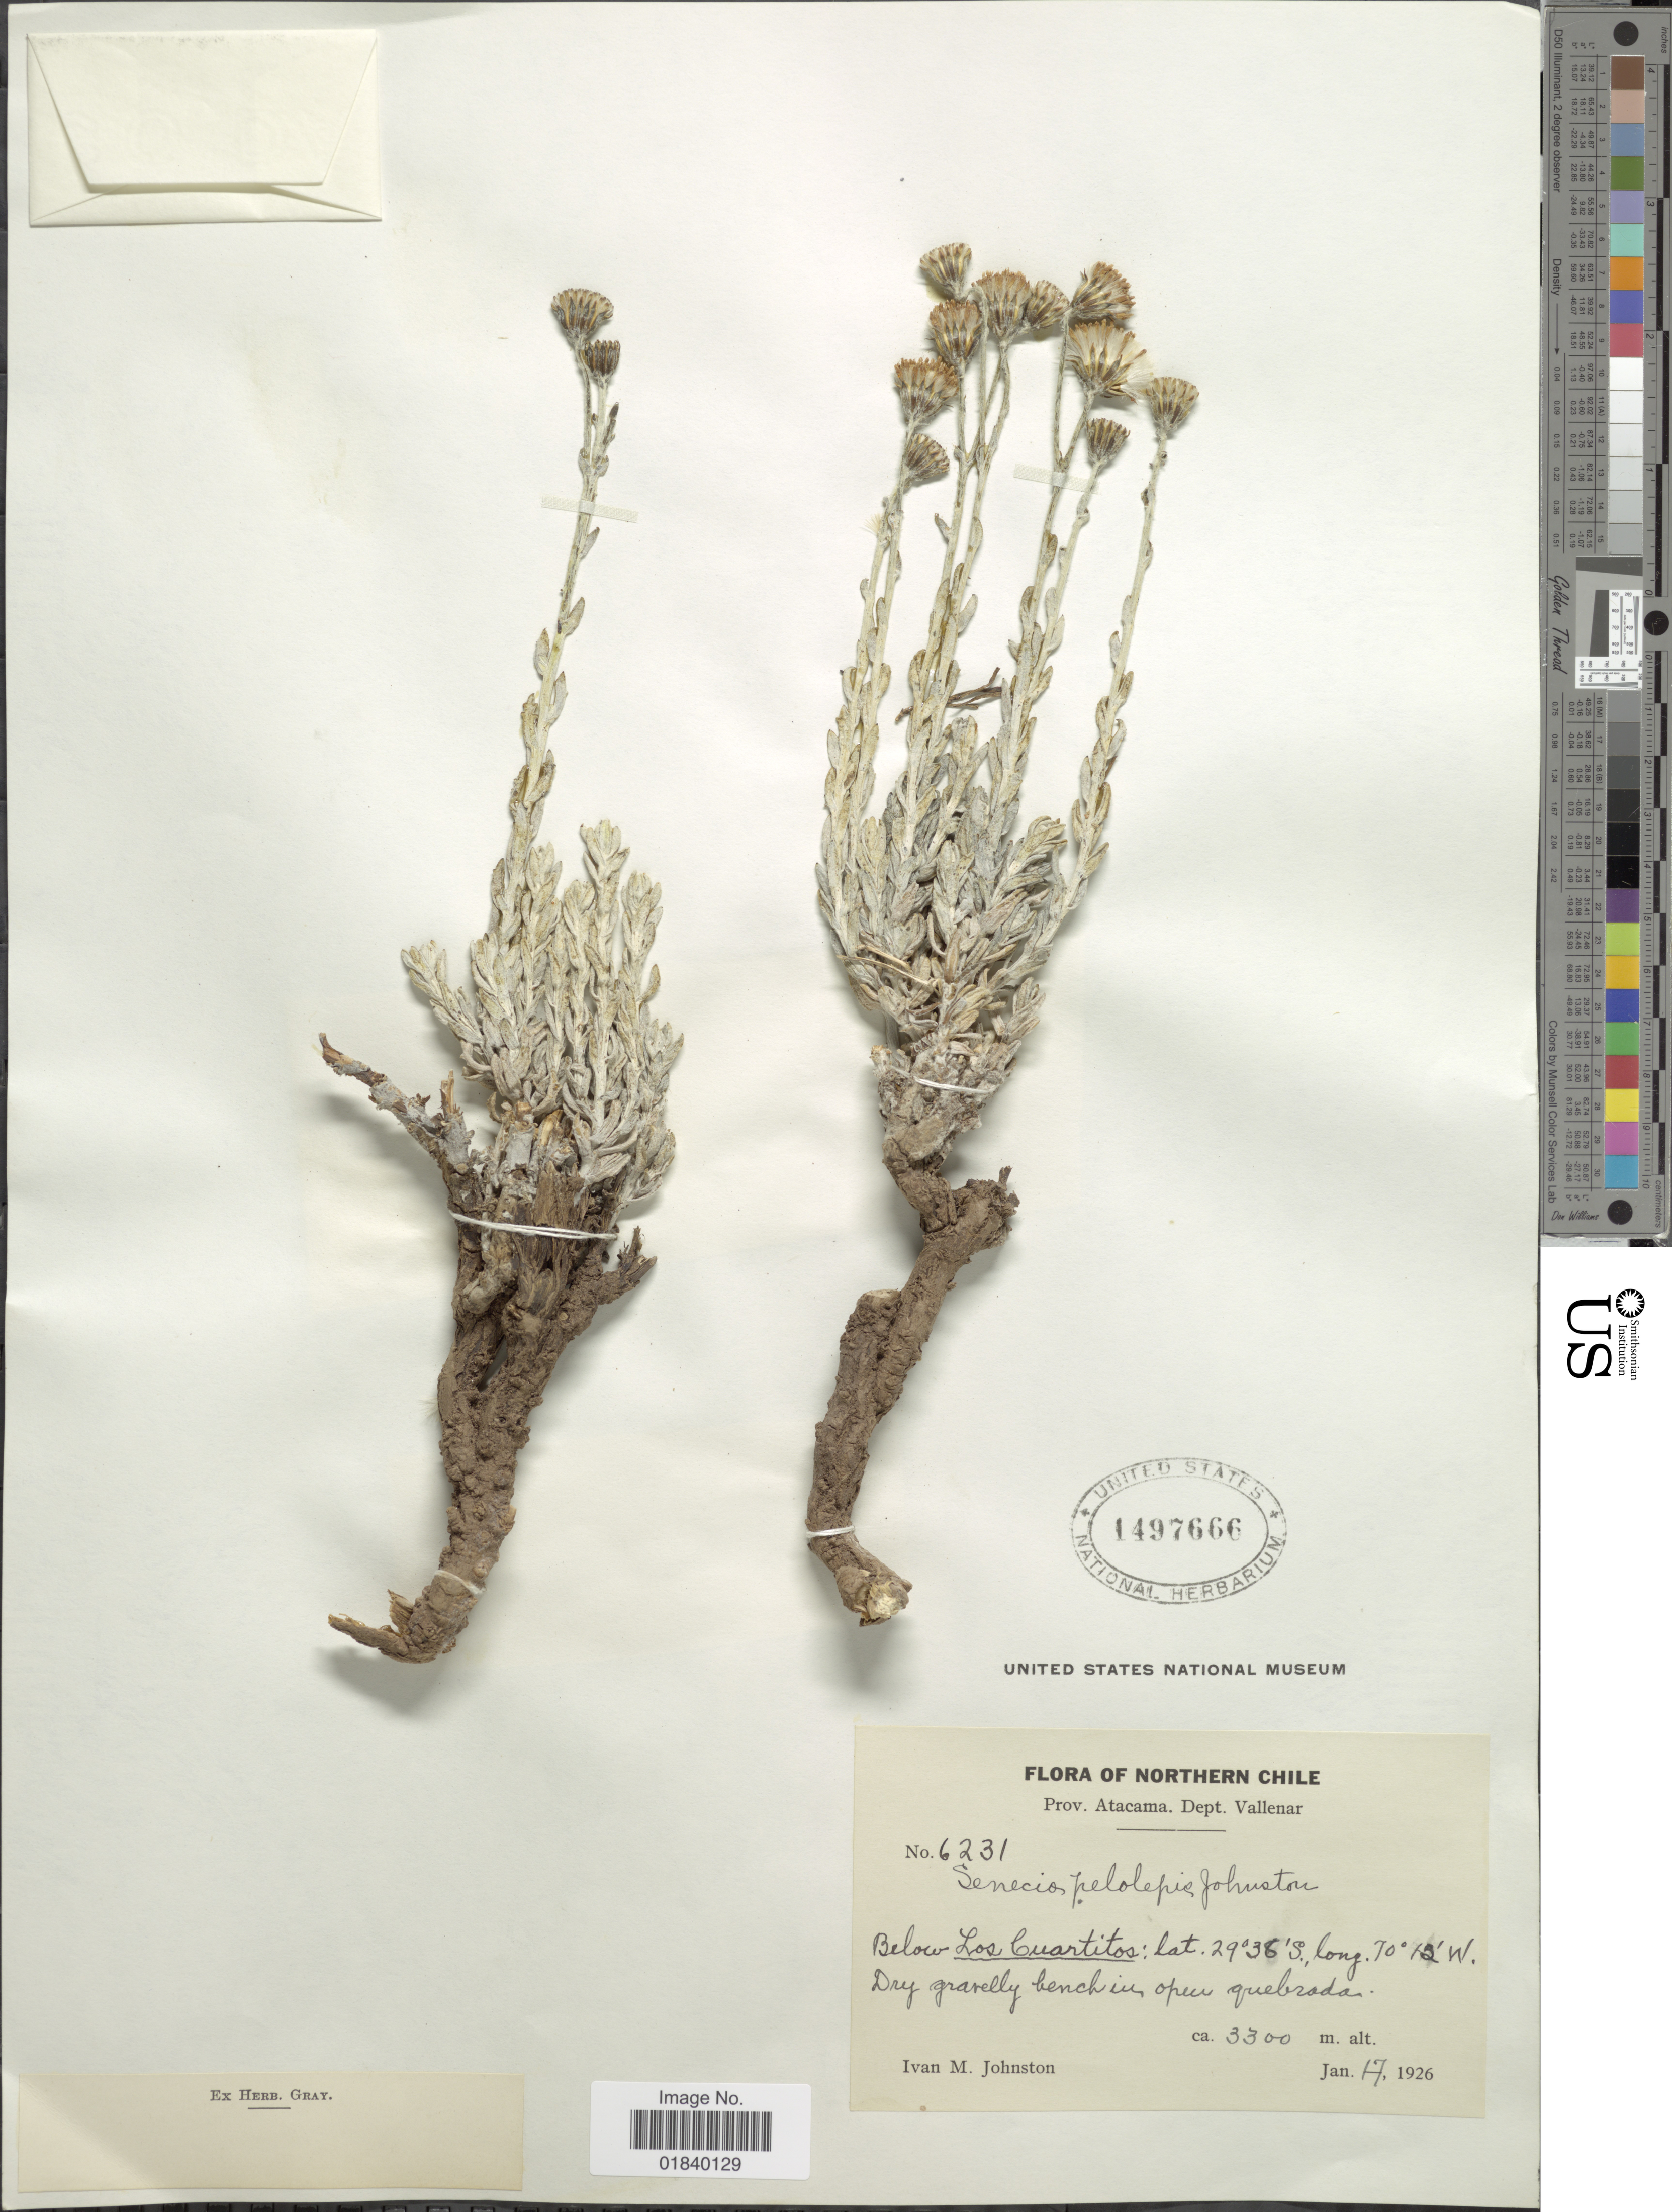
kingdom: Plantae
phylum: Tracheophyta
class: Magnoliopsida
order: Asterales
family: Asteraceae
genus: Senecio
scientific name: Senecio micropifolius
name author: DC.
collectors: I.M. Johnston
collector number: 6231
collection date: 1926-01-17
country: Chile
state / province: Atacama (III)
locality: Northern Chile. Prov. Atacama, Dept. Vallemar. Below Los Cuartitos.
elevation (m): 3300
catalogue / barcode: US 1497666